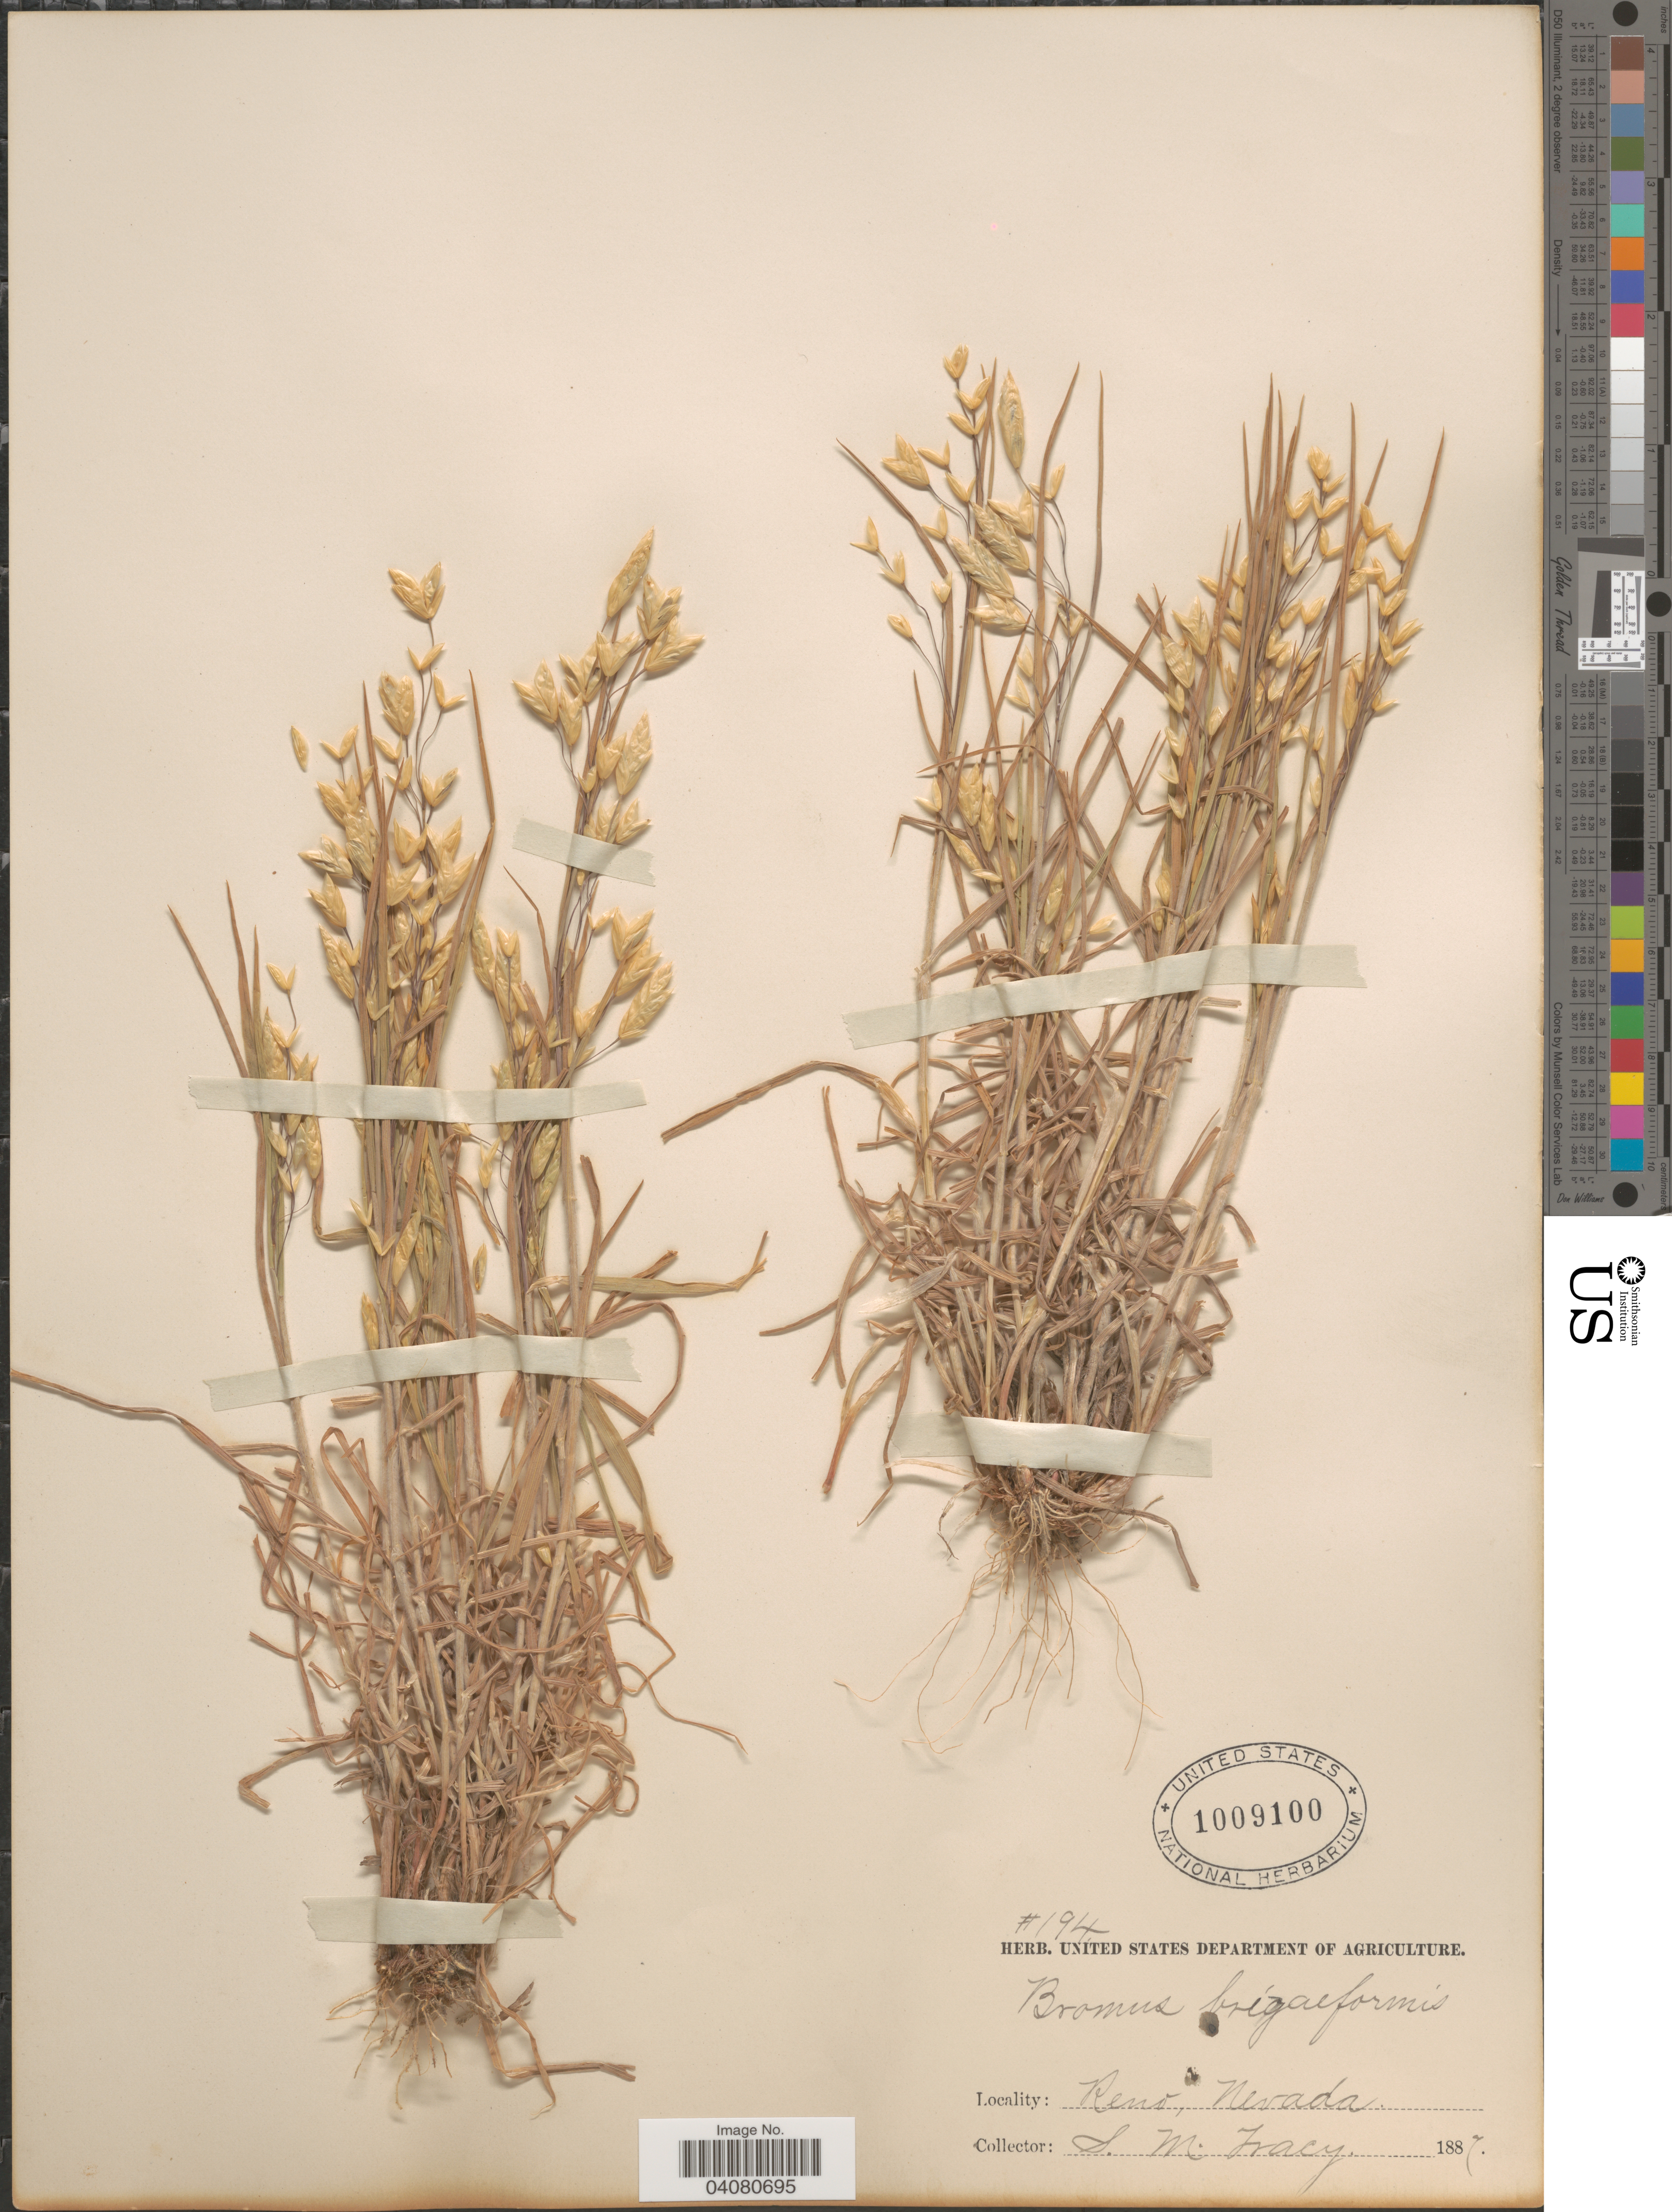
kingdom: Plantae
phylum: Tracheophyta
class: Liliopsida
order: Poales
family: Poaceae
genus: Bromus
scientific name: Bromus briziformis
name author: Fisch. & C.A. Mey.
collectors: S. M. Tracy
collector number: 194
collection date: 1887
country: United States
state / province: Nevada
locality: Reno.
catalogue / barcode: US 1009100